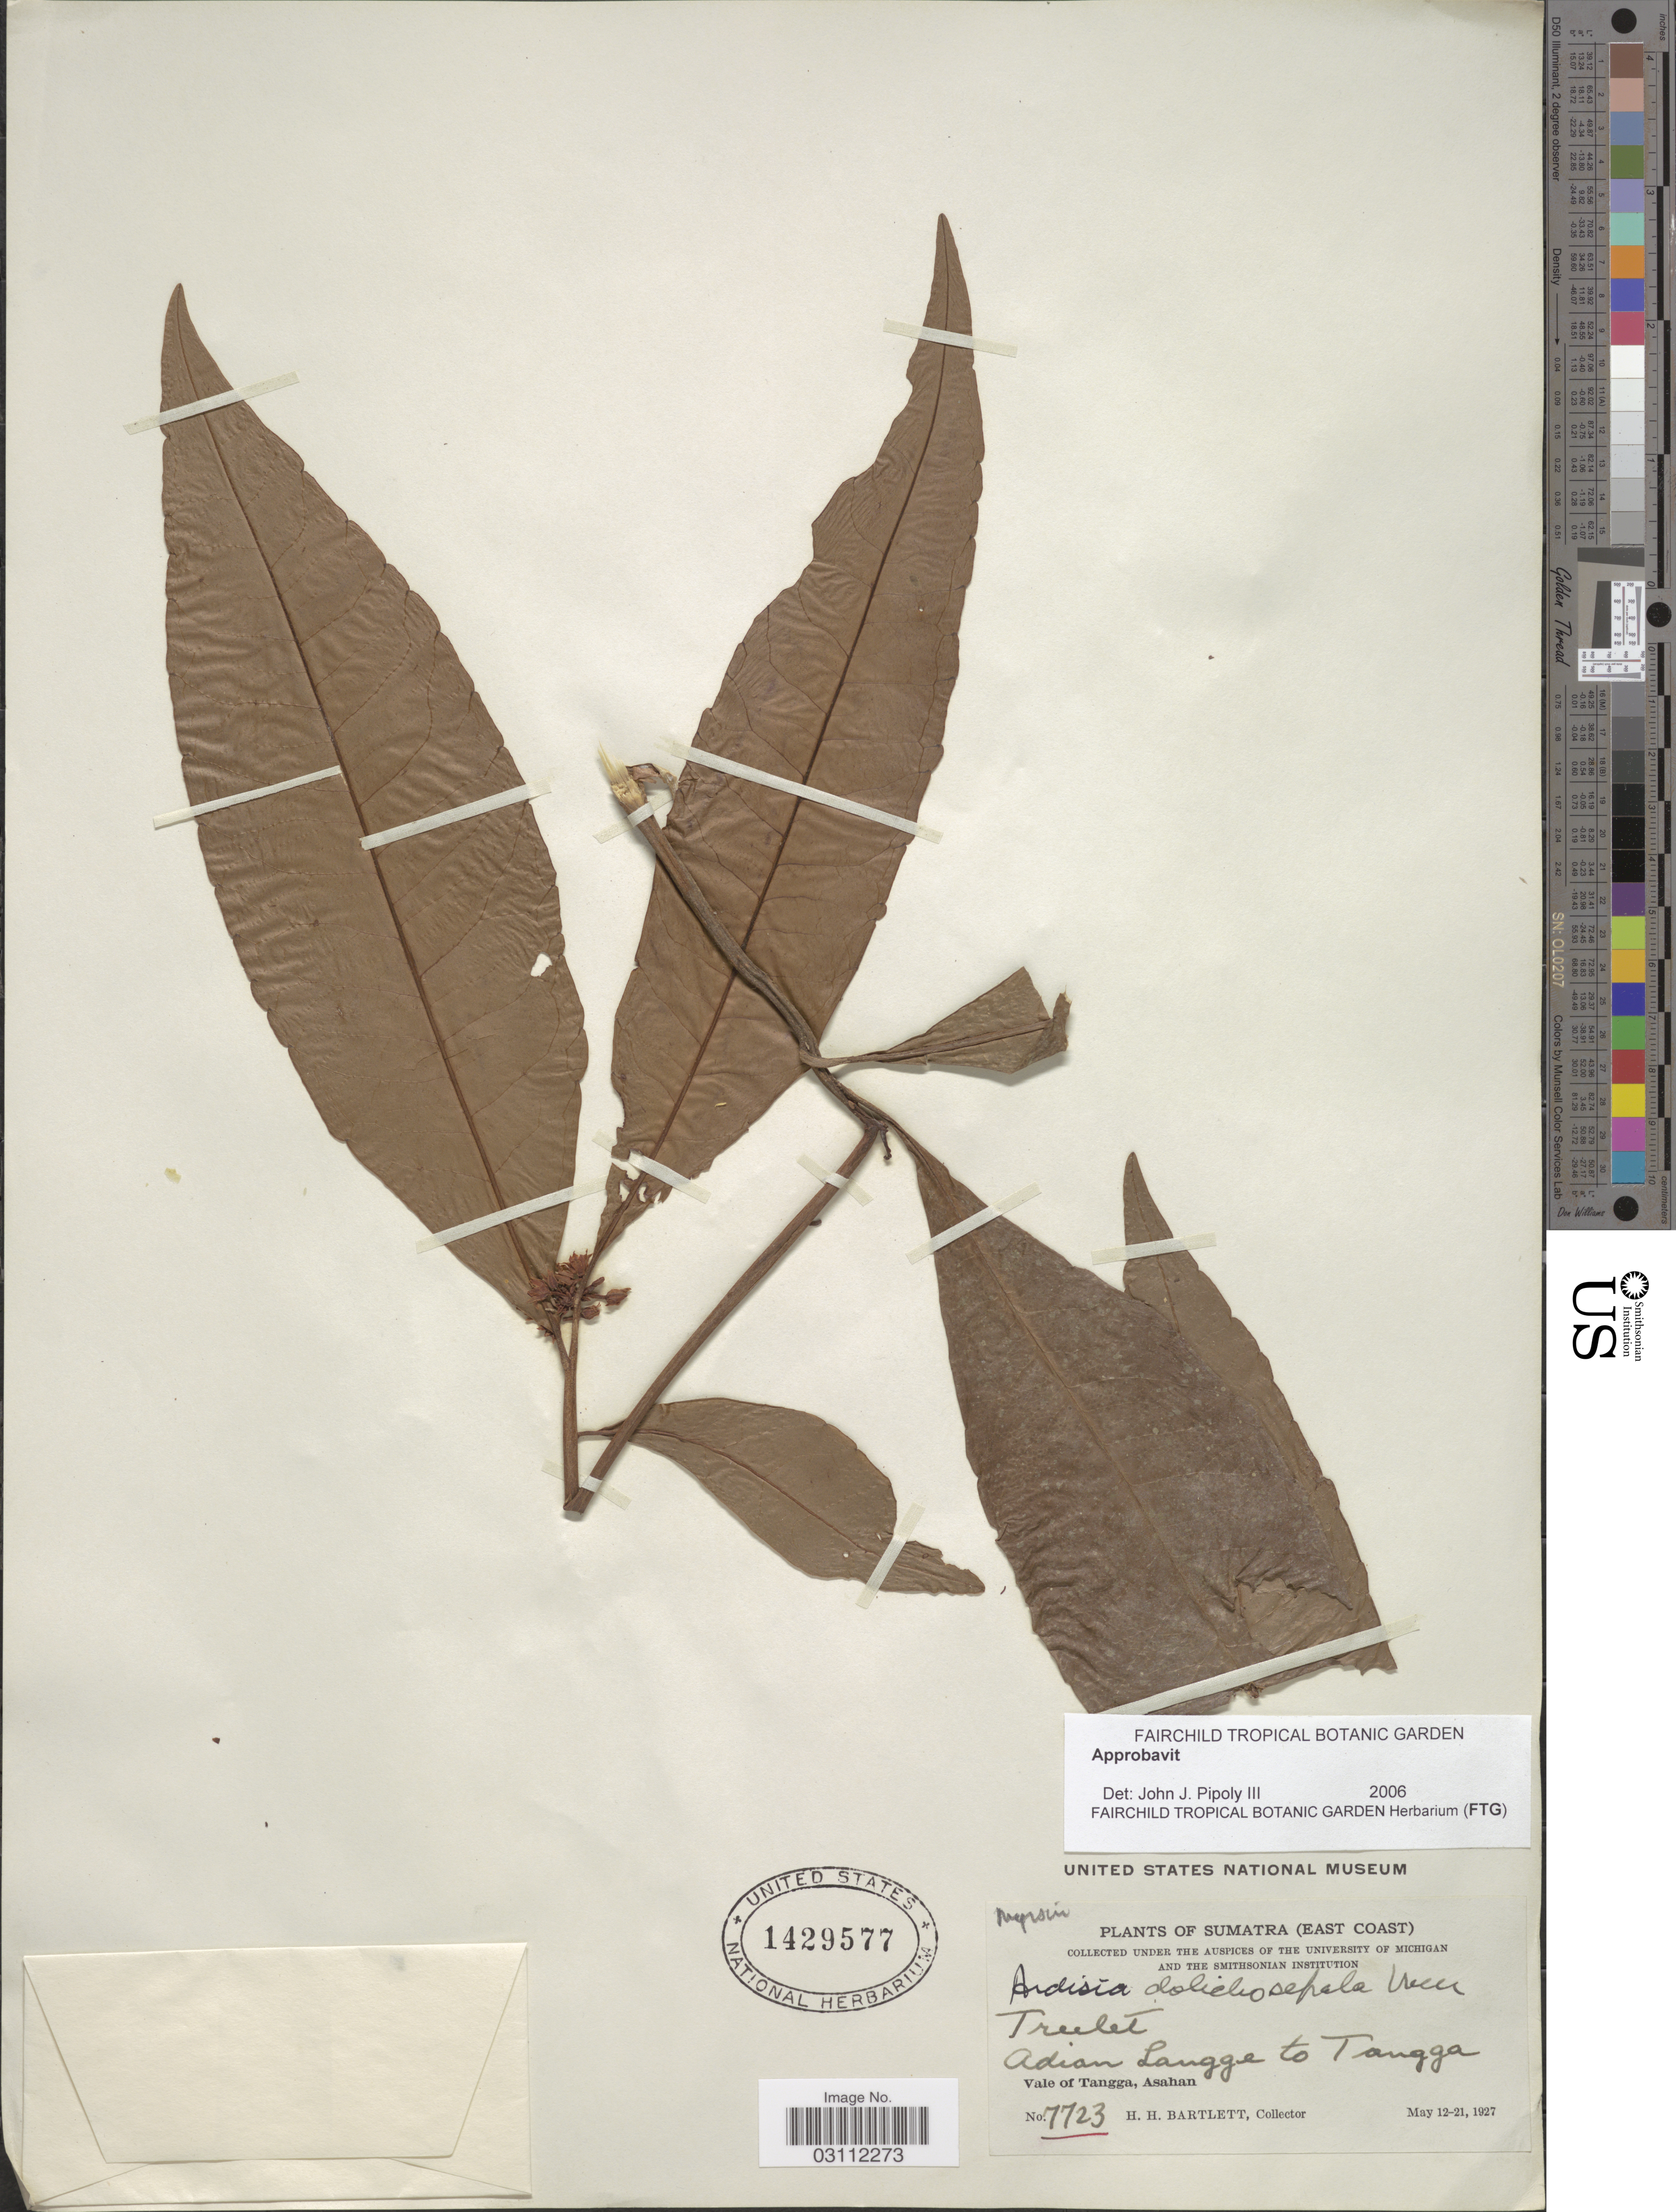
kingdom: Plantae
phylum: Tracheophyta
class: Magnoliopsida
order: Ericales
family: Primulaceae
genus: Ardisia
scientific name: Ardisia dolichosepala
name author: Merr.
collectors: H. H. Bartlett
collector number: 7723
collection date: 1927-05-12/1927-05-21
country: Indonesia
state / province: Sumatra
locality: (East Coast). Adian Langge to Tangga. Vale of Tangga, Asahan.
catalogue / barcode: US 1429577